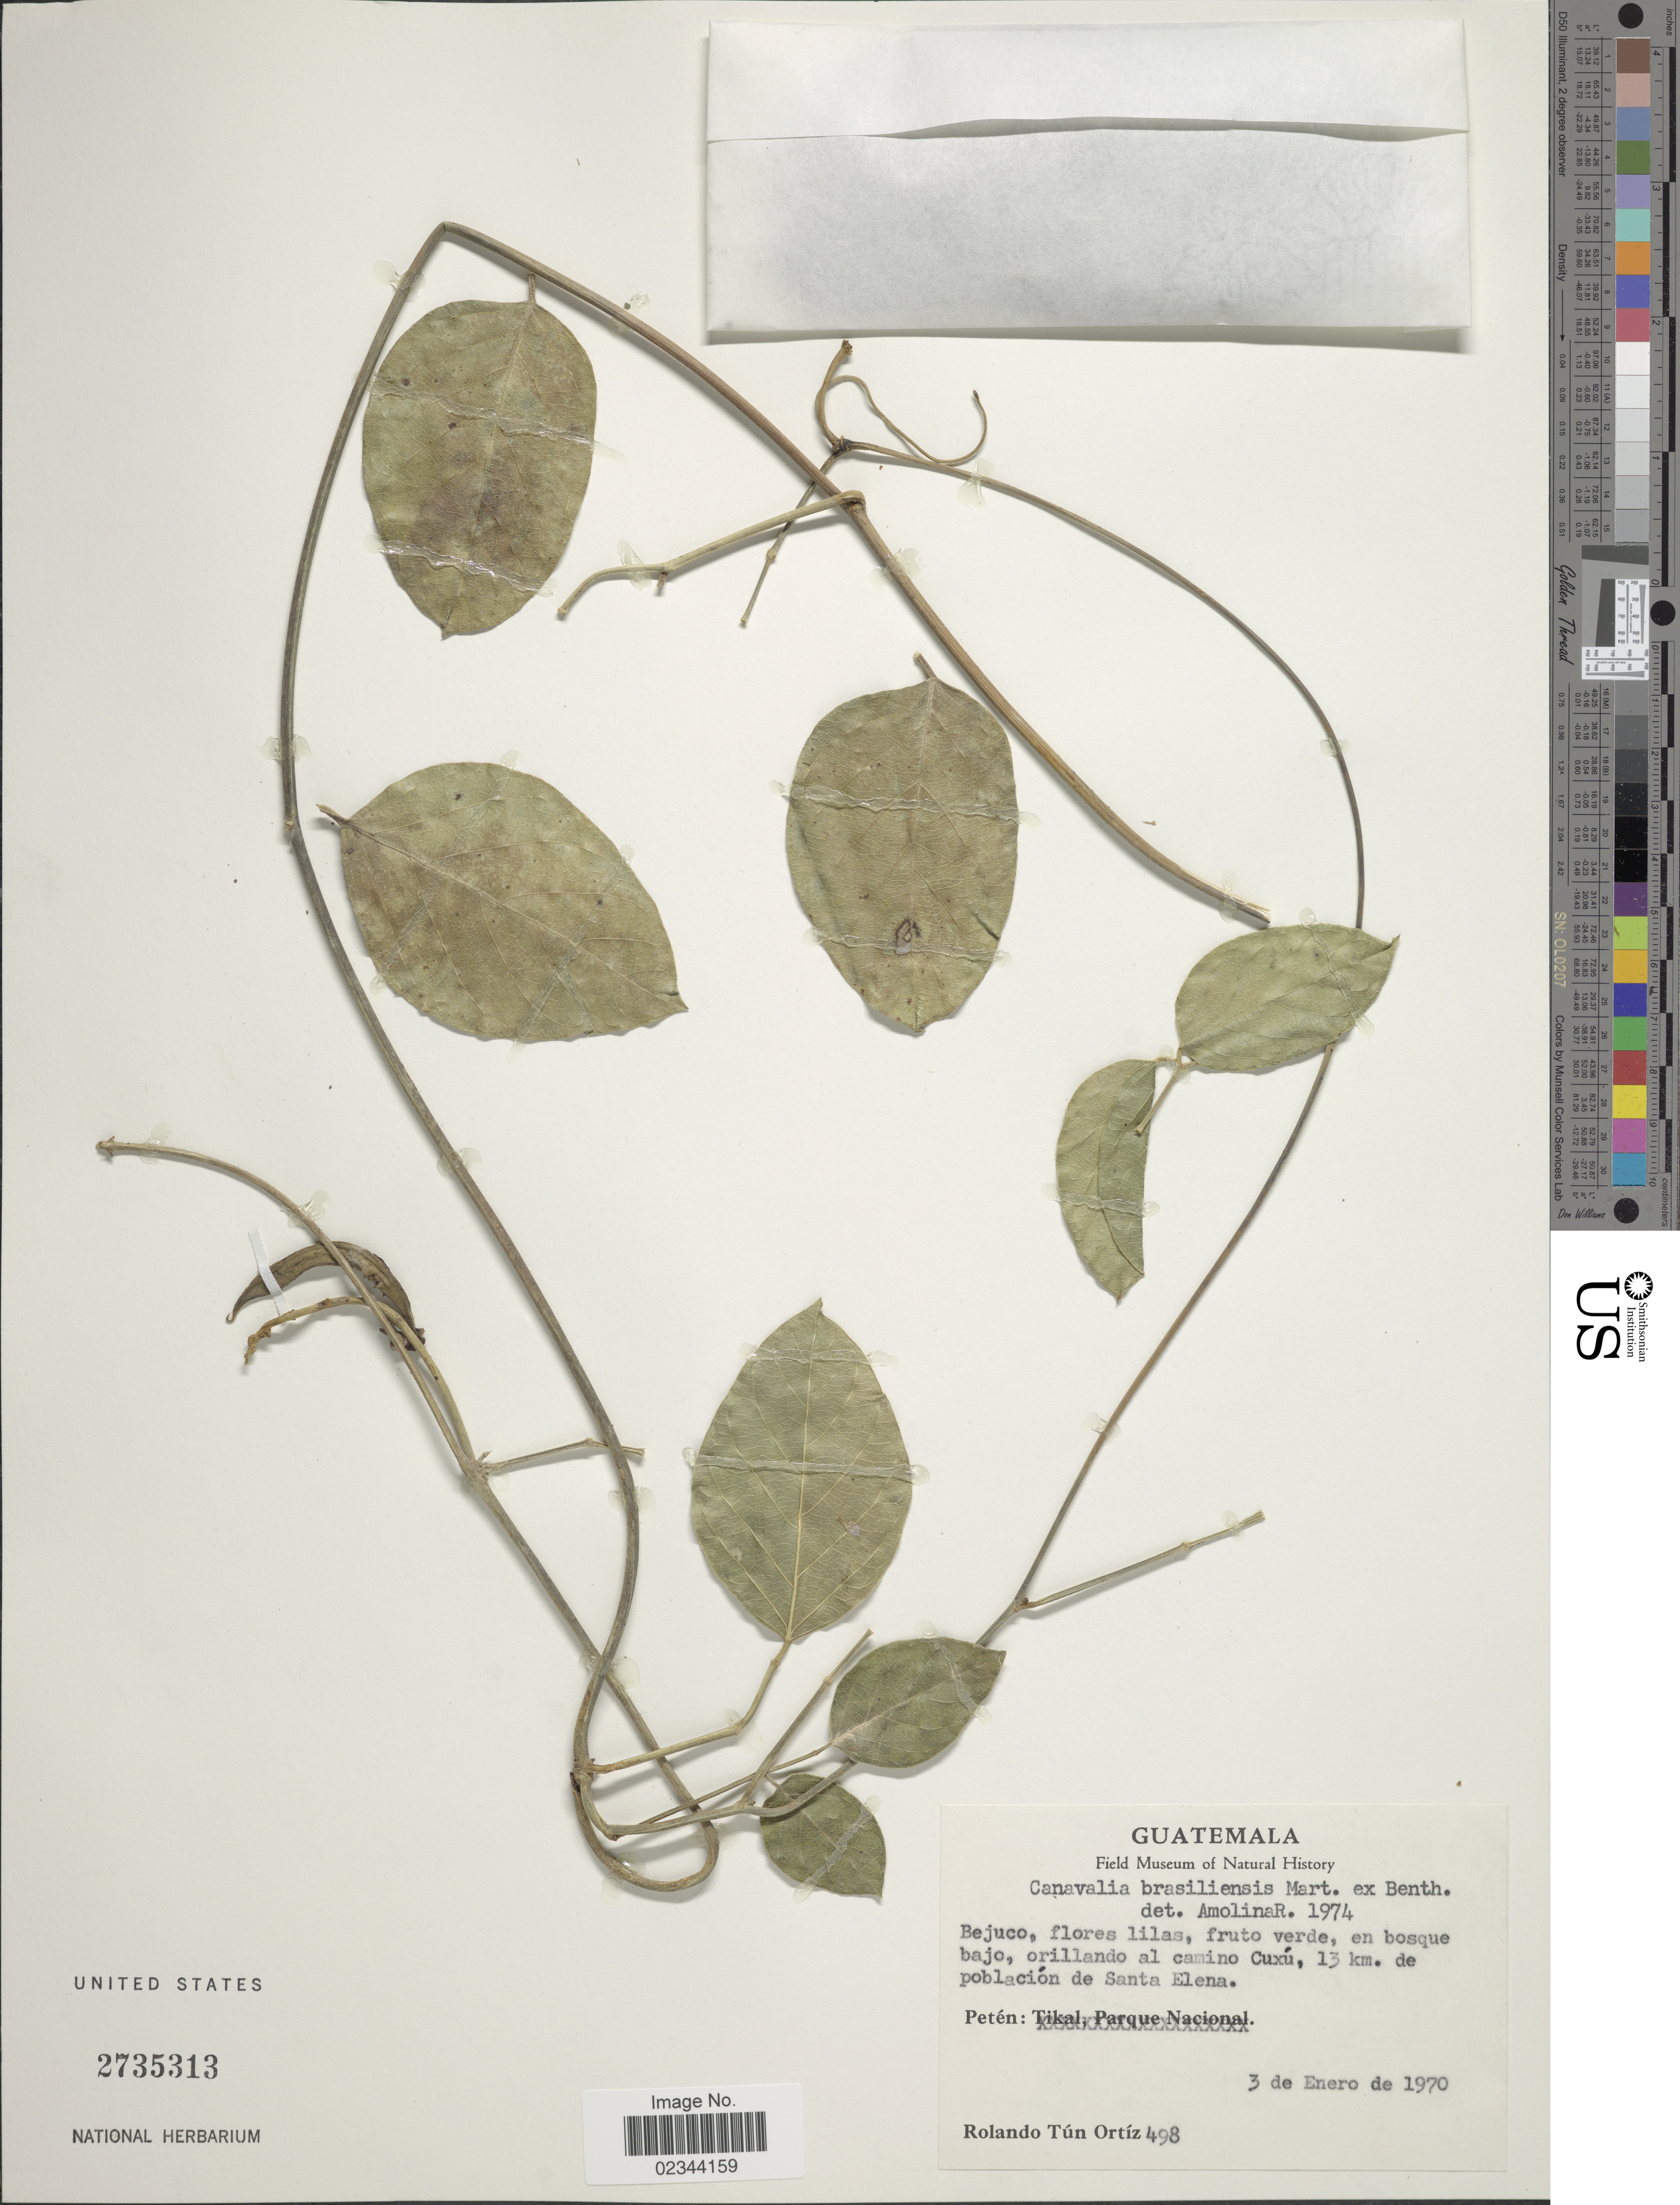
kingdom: Plantae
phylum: Tracheophyta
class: Magnoliopsida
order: Fabales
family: Fabaceae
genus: Canavalia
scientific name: Canavalia brasiliensis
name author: Mart. ex Benth.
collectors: R. T. Ortíz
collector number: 498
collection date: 1970-01-03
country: Guatemala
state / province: El Petén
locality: Orillando al camino Cuxu, 13 km. de poblacion de Santa Elena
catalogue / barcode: US 2735313